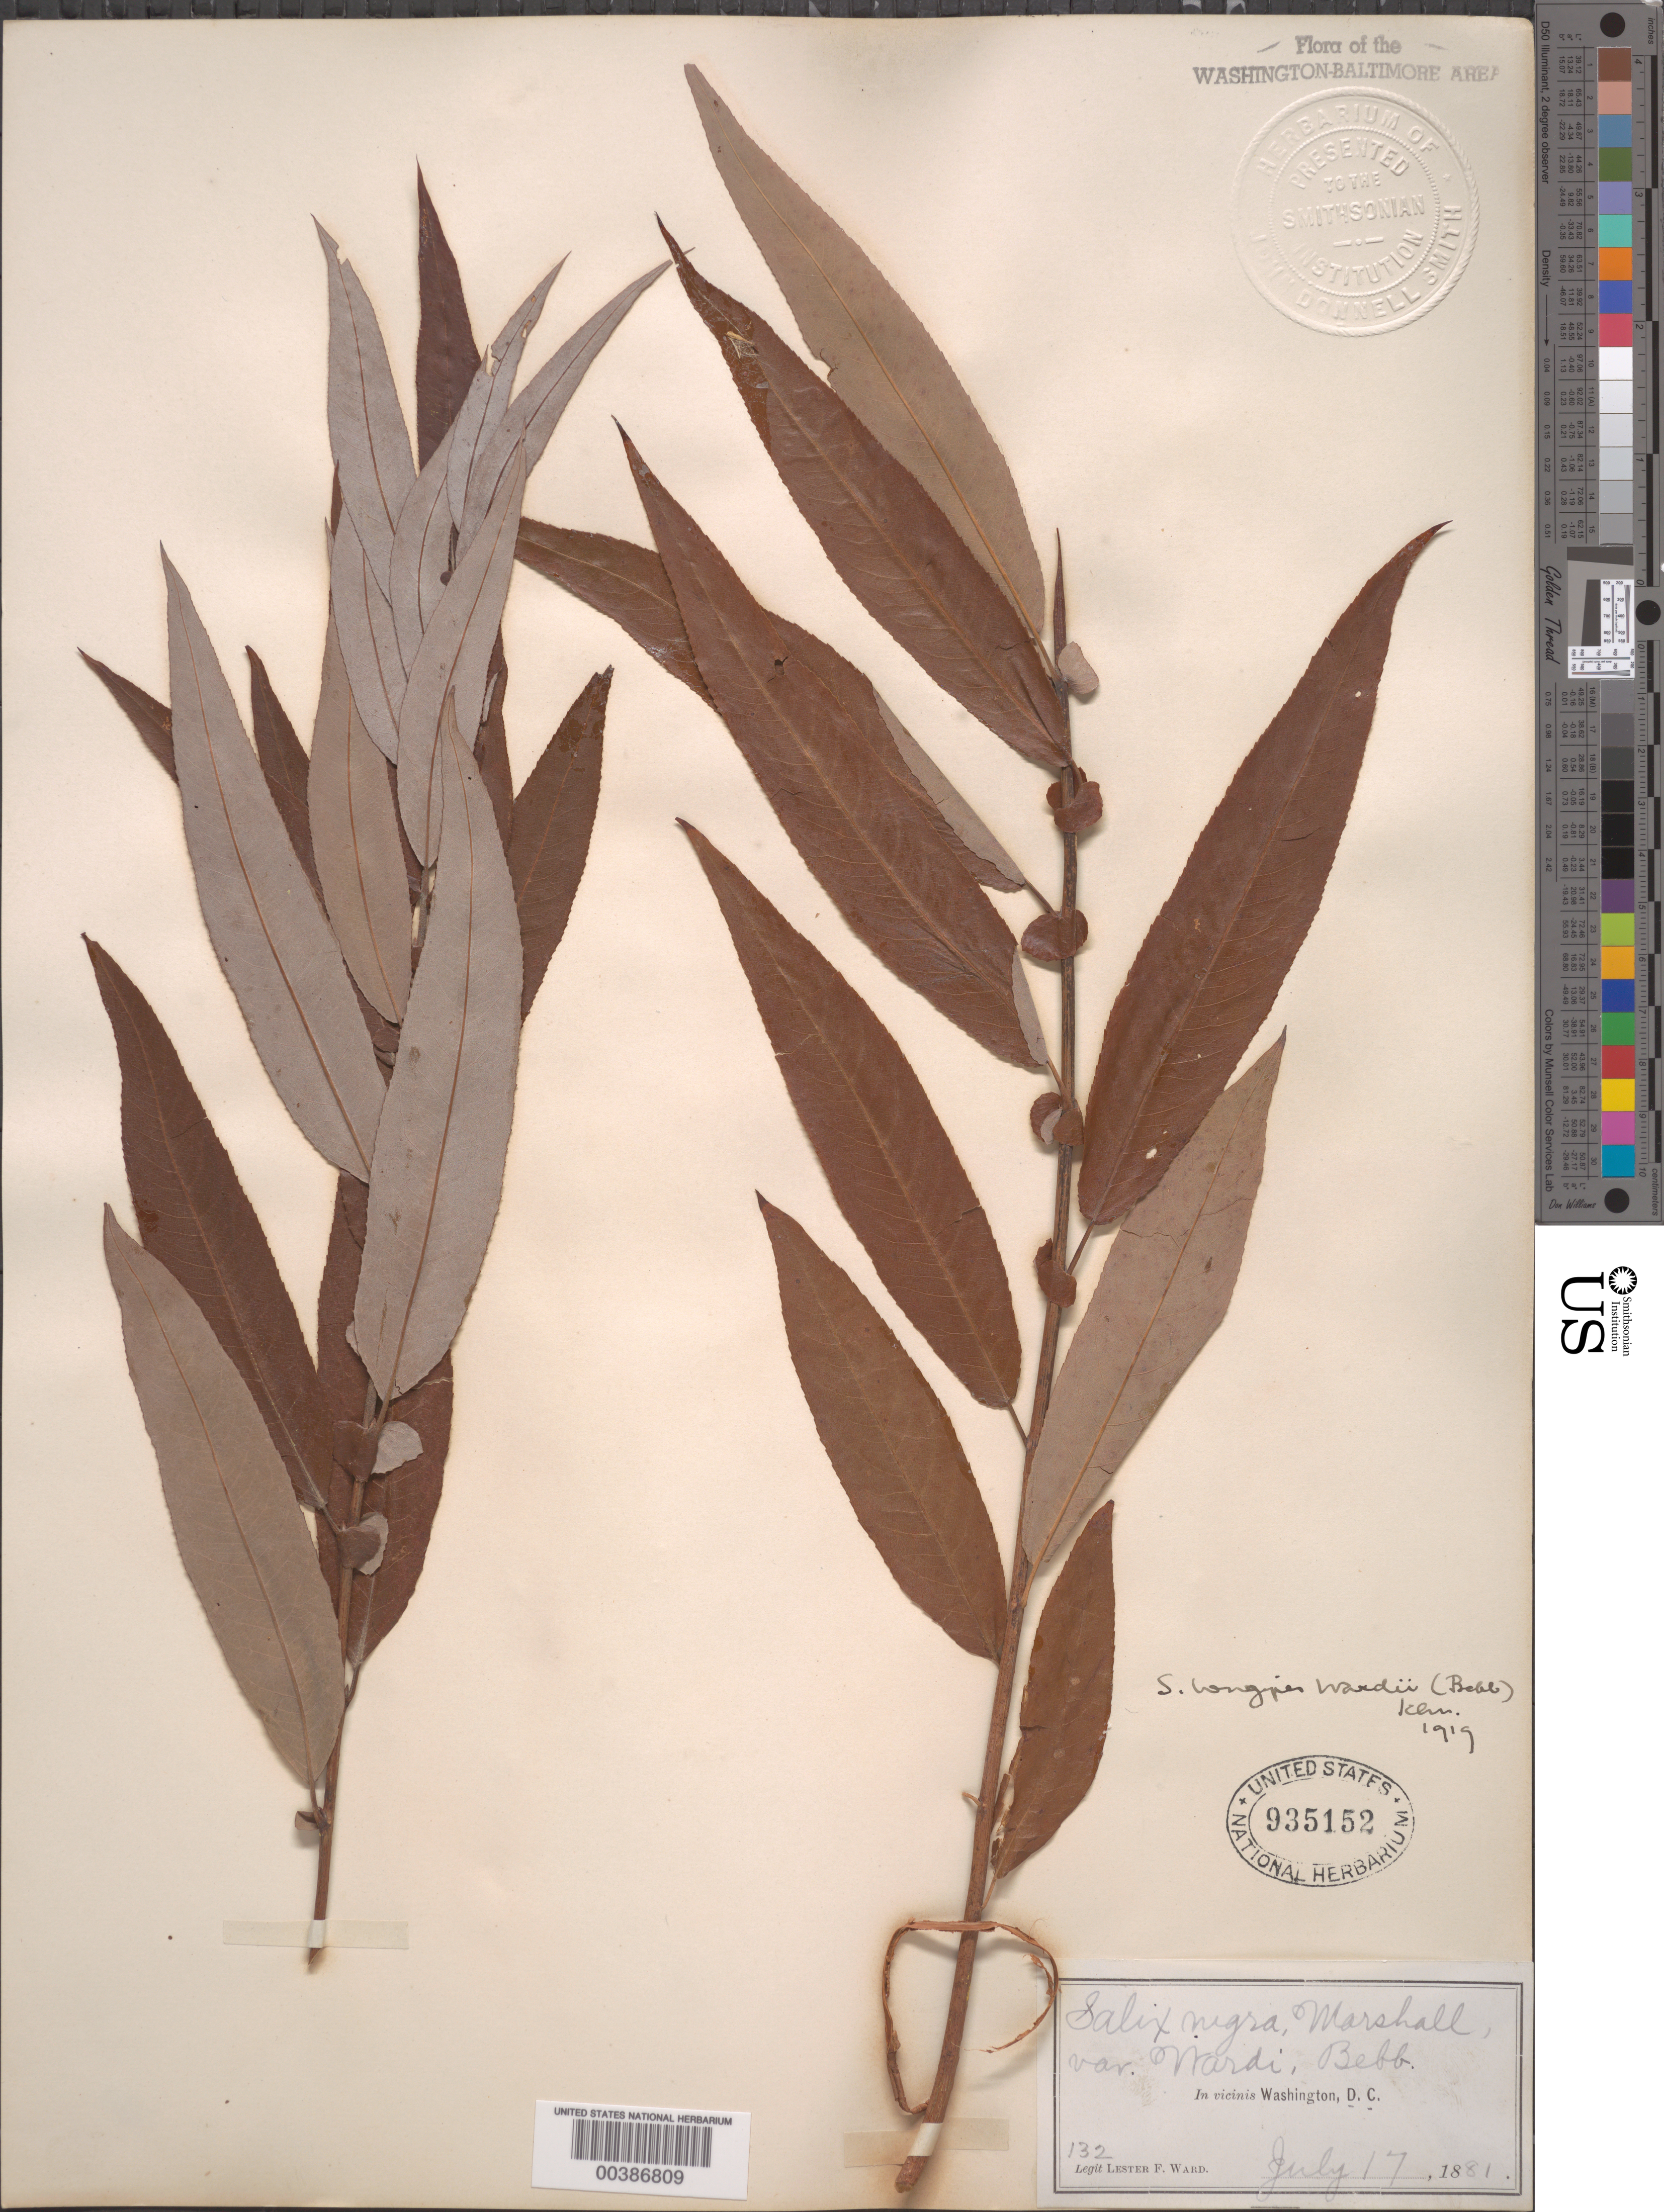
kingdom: Plantae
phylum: Tracheophyta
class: Magnoliopsida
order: Malpighiales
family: Salicaceae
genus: Salix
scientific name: Salix caroliniana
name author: Michx.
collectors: L. F. Ward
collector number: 132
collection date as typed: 17 Jul 1881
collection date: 1881-07-17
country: United States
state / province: District of Columbia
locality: Washington DC area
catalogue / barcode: US 935152